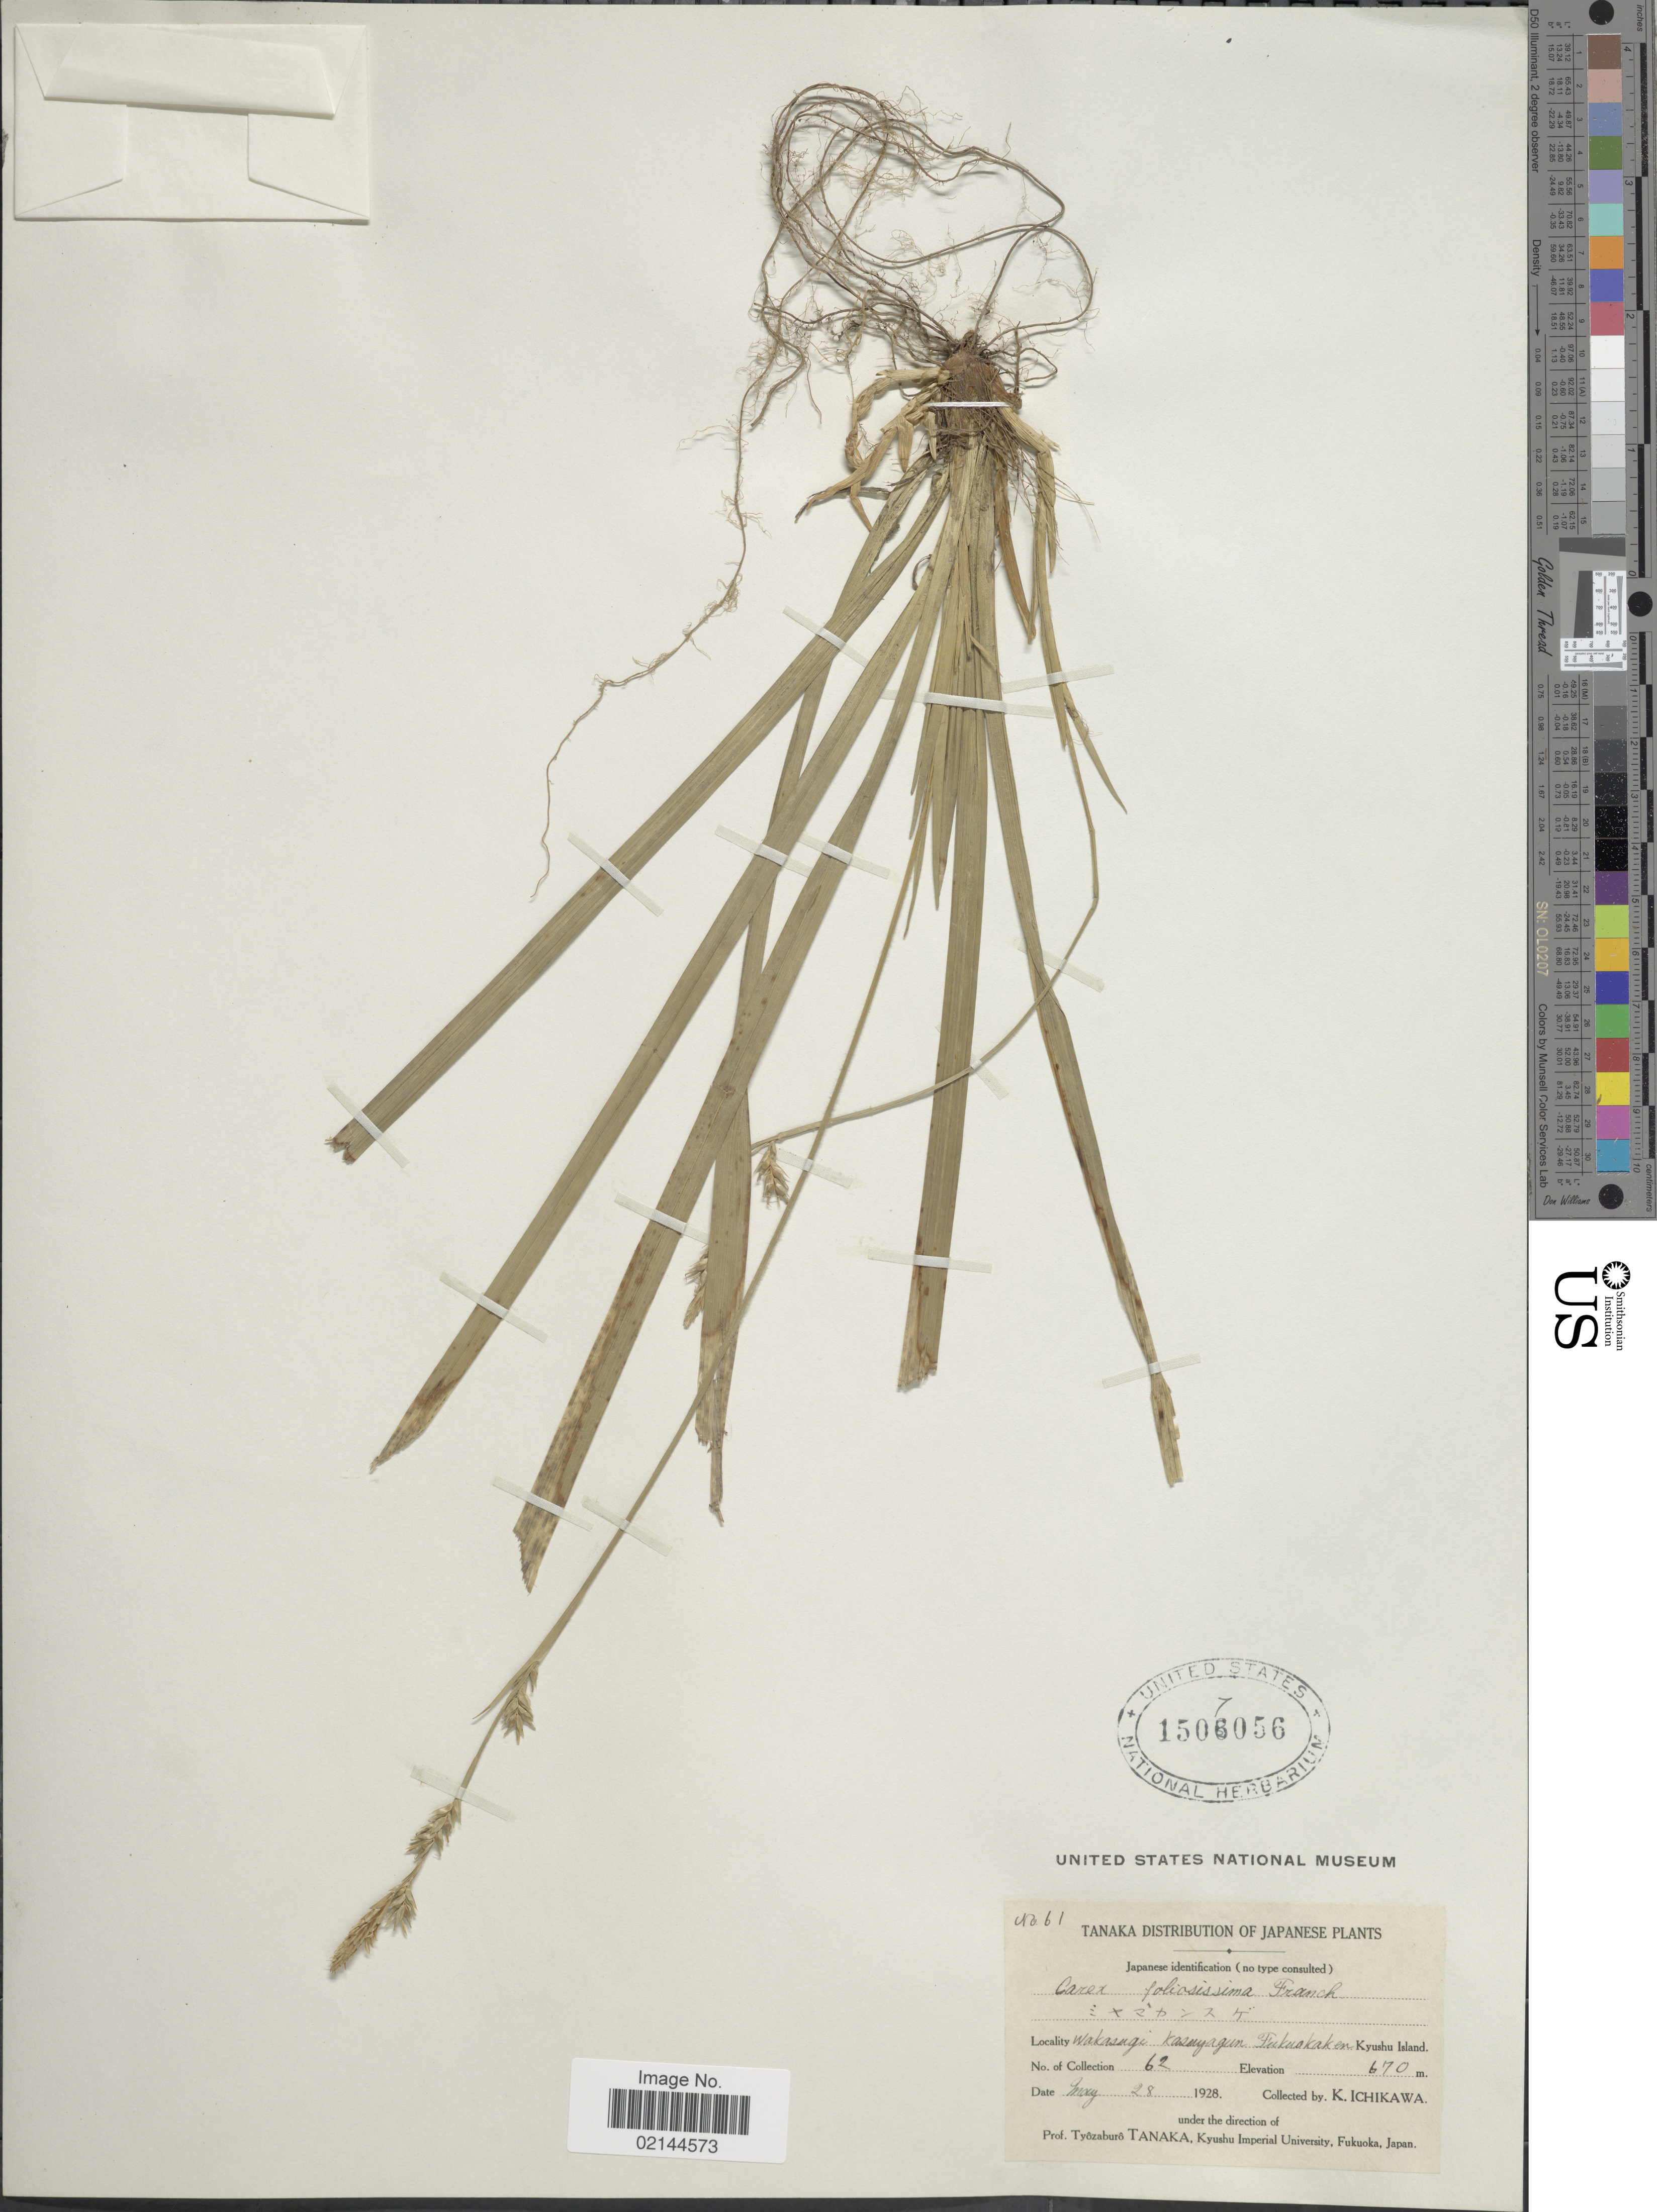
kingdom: Plantae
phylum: Tracheophyta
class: Liliopsida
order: Poales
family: Cyperaceae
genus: Carex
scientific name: Carex foliosissima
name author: F. Schmidt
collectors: K. Ichikawa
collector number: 61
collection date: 1928-05-28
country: Japan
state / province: Hukuoka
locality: Wakasngi Kasnyagun Fukuokaken, Kyushu Island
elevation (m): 670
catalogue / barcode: US 1507056